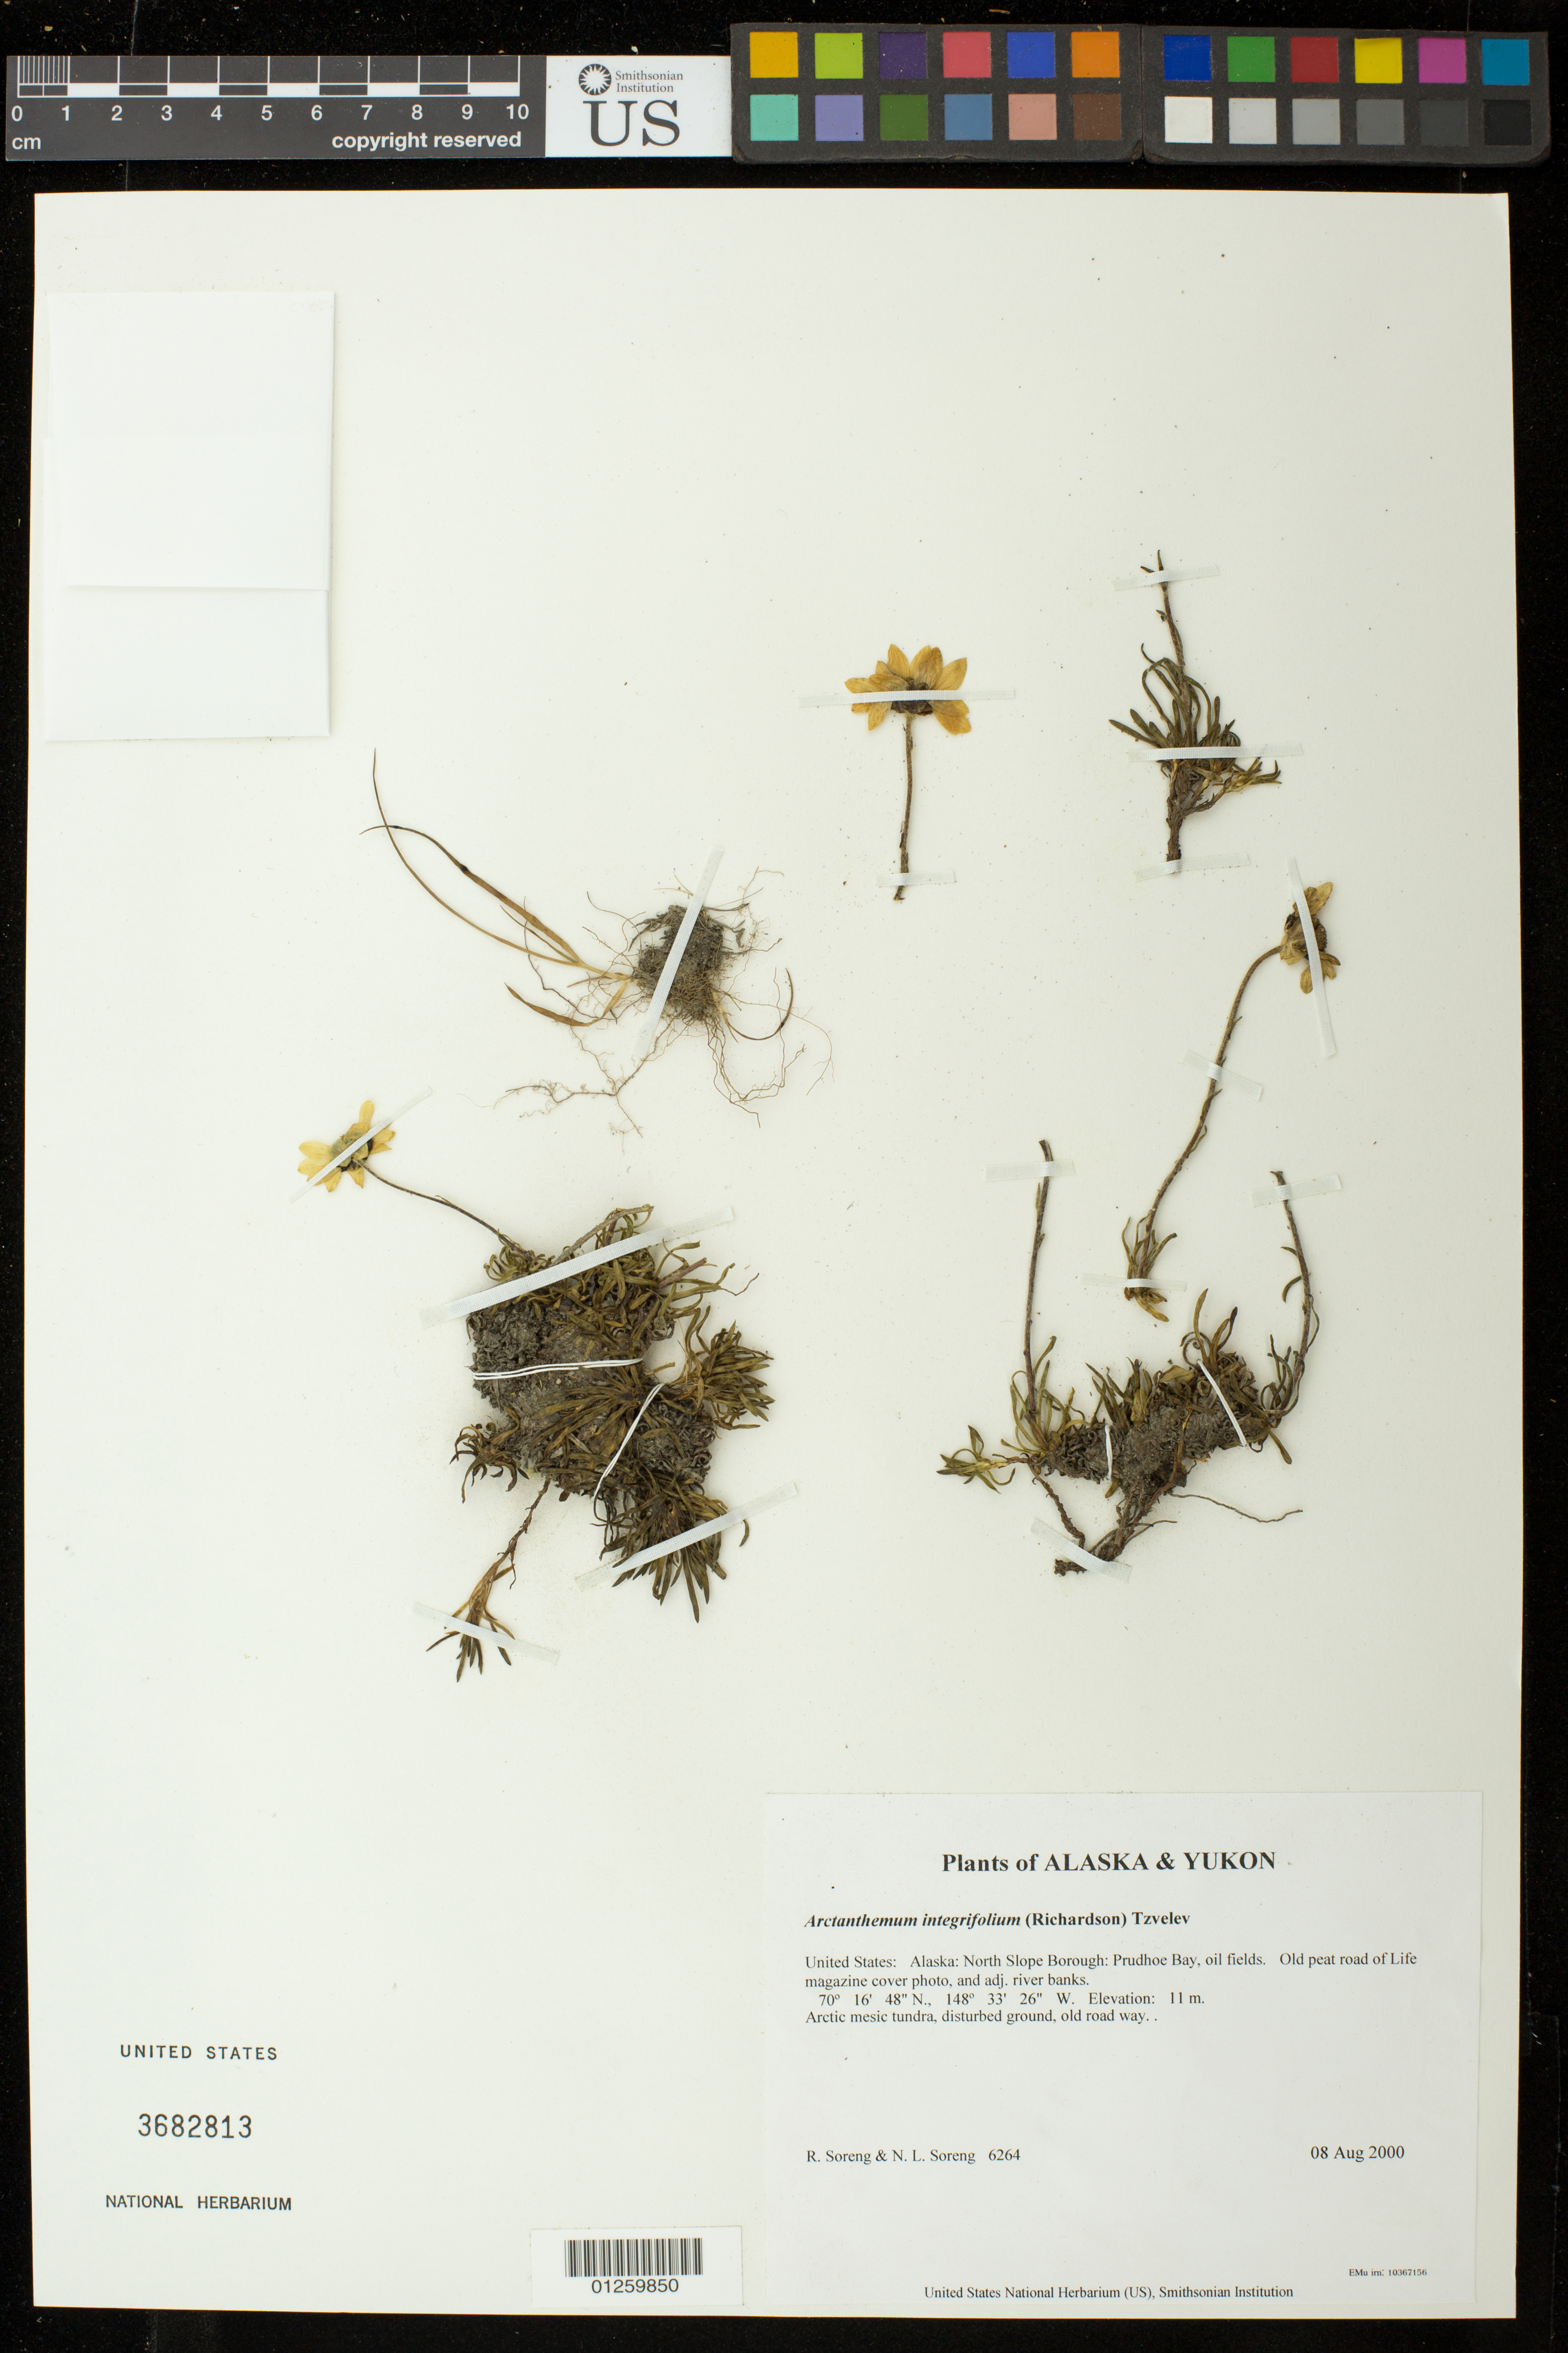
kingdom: Plantae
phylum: Tracheophyta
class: Magnoliopsida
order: Asterales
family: Asteraceae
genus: Arctanthemum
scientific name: Arctanthemum integrifolium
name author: (Richardson) Tzvelev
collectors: R. J. Soreng & N. L. Soreng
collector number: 6264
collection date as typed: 08 Aug 2000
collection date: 2000-08-08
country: United States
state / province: Alaska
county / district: North Slope Borough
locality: Prudhoe Bay, oil fields. Old peat road of Life magazine cover photo, and adj. river banks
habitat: Arctic mesic tundra, disturbed ground, old road way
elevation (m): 11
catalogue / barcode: US 3682813